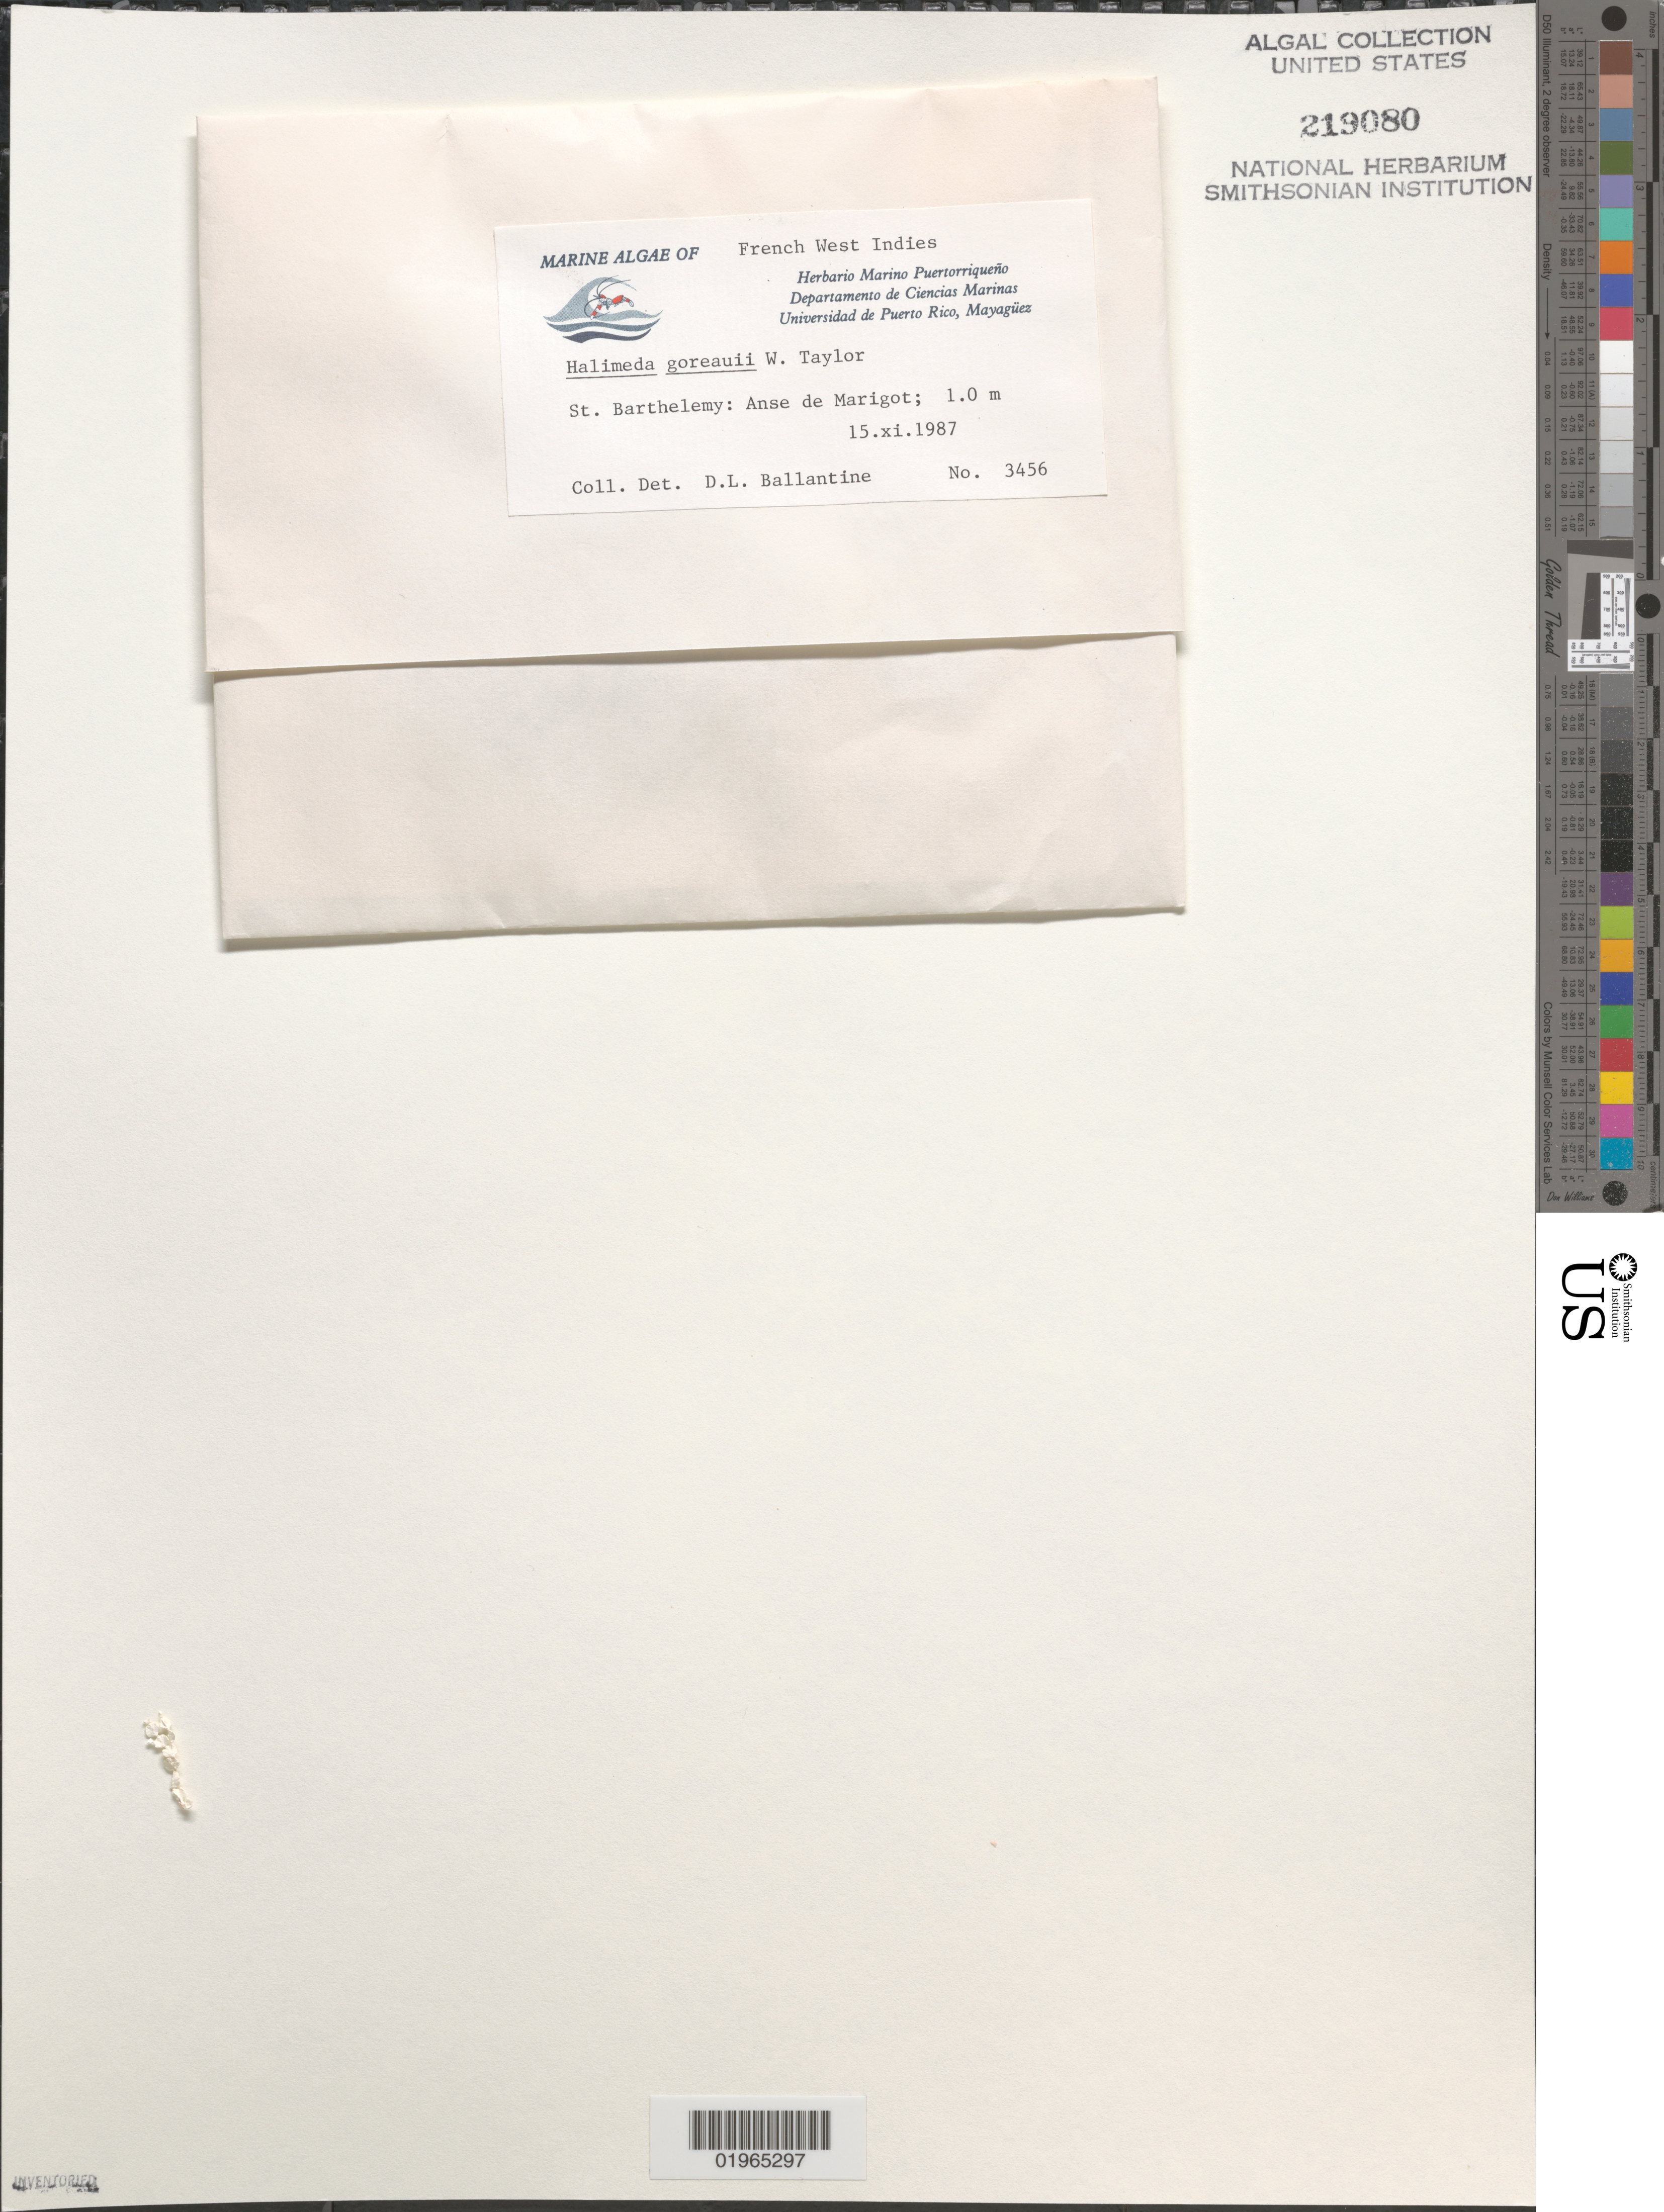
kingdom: Plantae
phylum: Chlorophyta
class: Ulvophyceae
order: Bryopsidales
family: Halimedaceae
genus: Halimeda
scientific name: Halimeda goreaui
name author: W.R. Taylor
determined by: Ballantine, D. L.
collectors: D.L. Ballantine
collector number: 3456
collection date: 1987-11-15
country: Saint Barthélemy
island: St Barthelemy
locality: Anse de Marigot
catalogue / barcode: US 219080